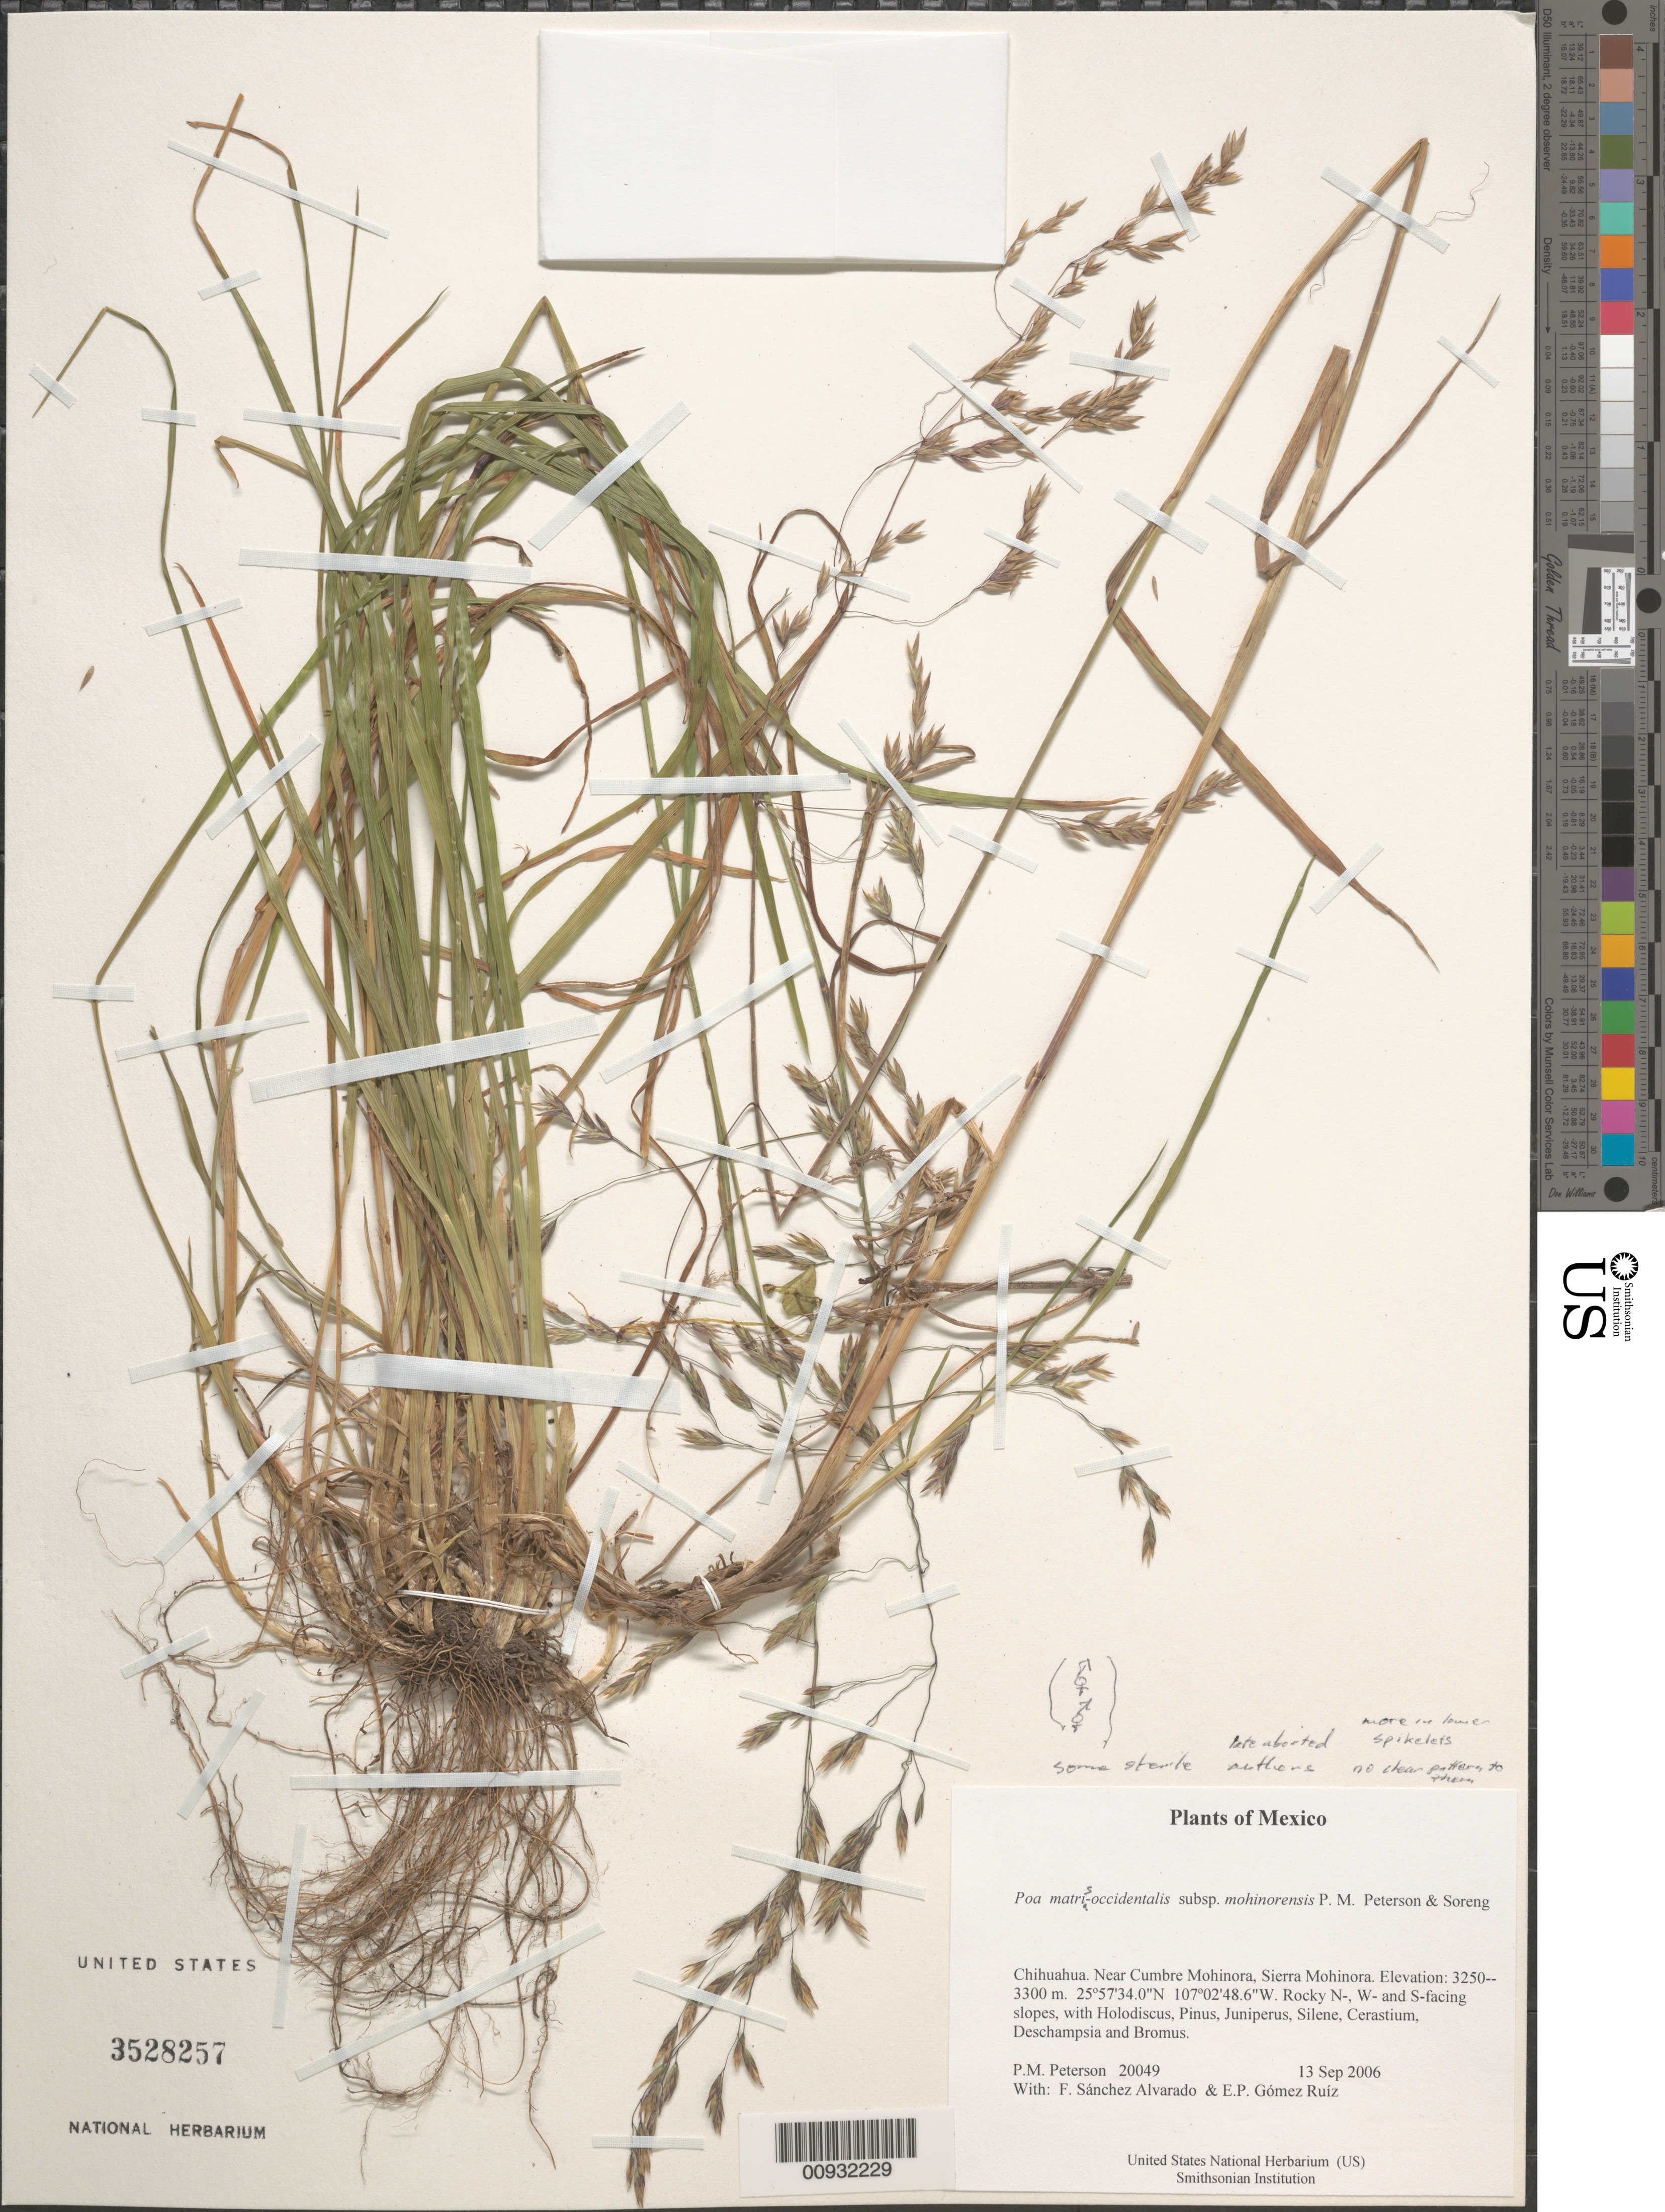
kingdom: Plantae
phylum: Tracheophyta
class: Liliopsida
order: Poales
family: Poaceae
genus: Poa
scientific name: Poa matris-occidentalis subsp. mohinorensis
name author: P.M. Peterson & Soreng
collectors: P. M. Peterson, F. Sánchez Alvarado & E. Gómez Ruíz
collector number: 20049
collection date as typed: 13 Sep 2006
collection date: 2006-09-13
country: Mexico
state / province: Chihuahua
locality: Near Cumbre Mohinora, Sierra Mohinora.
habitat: Rocky N-, W- and S-facing slopes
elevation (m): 3250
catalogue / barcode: US 3528257